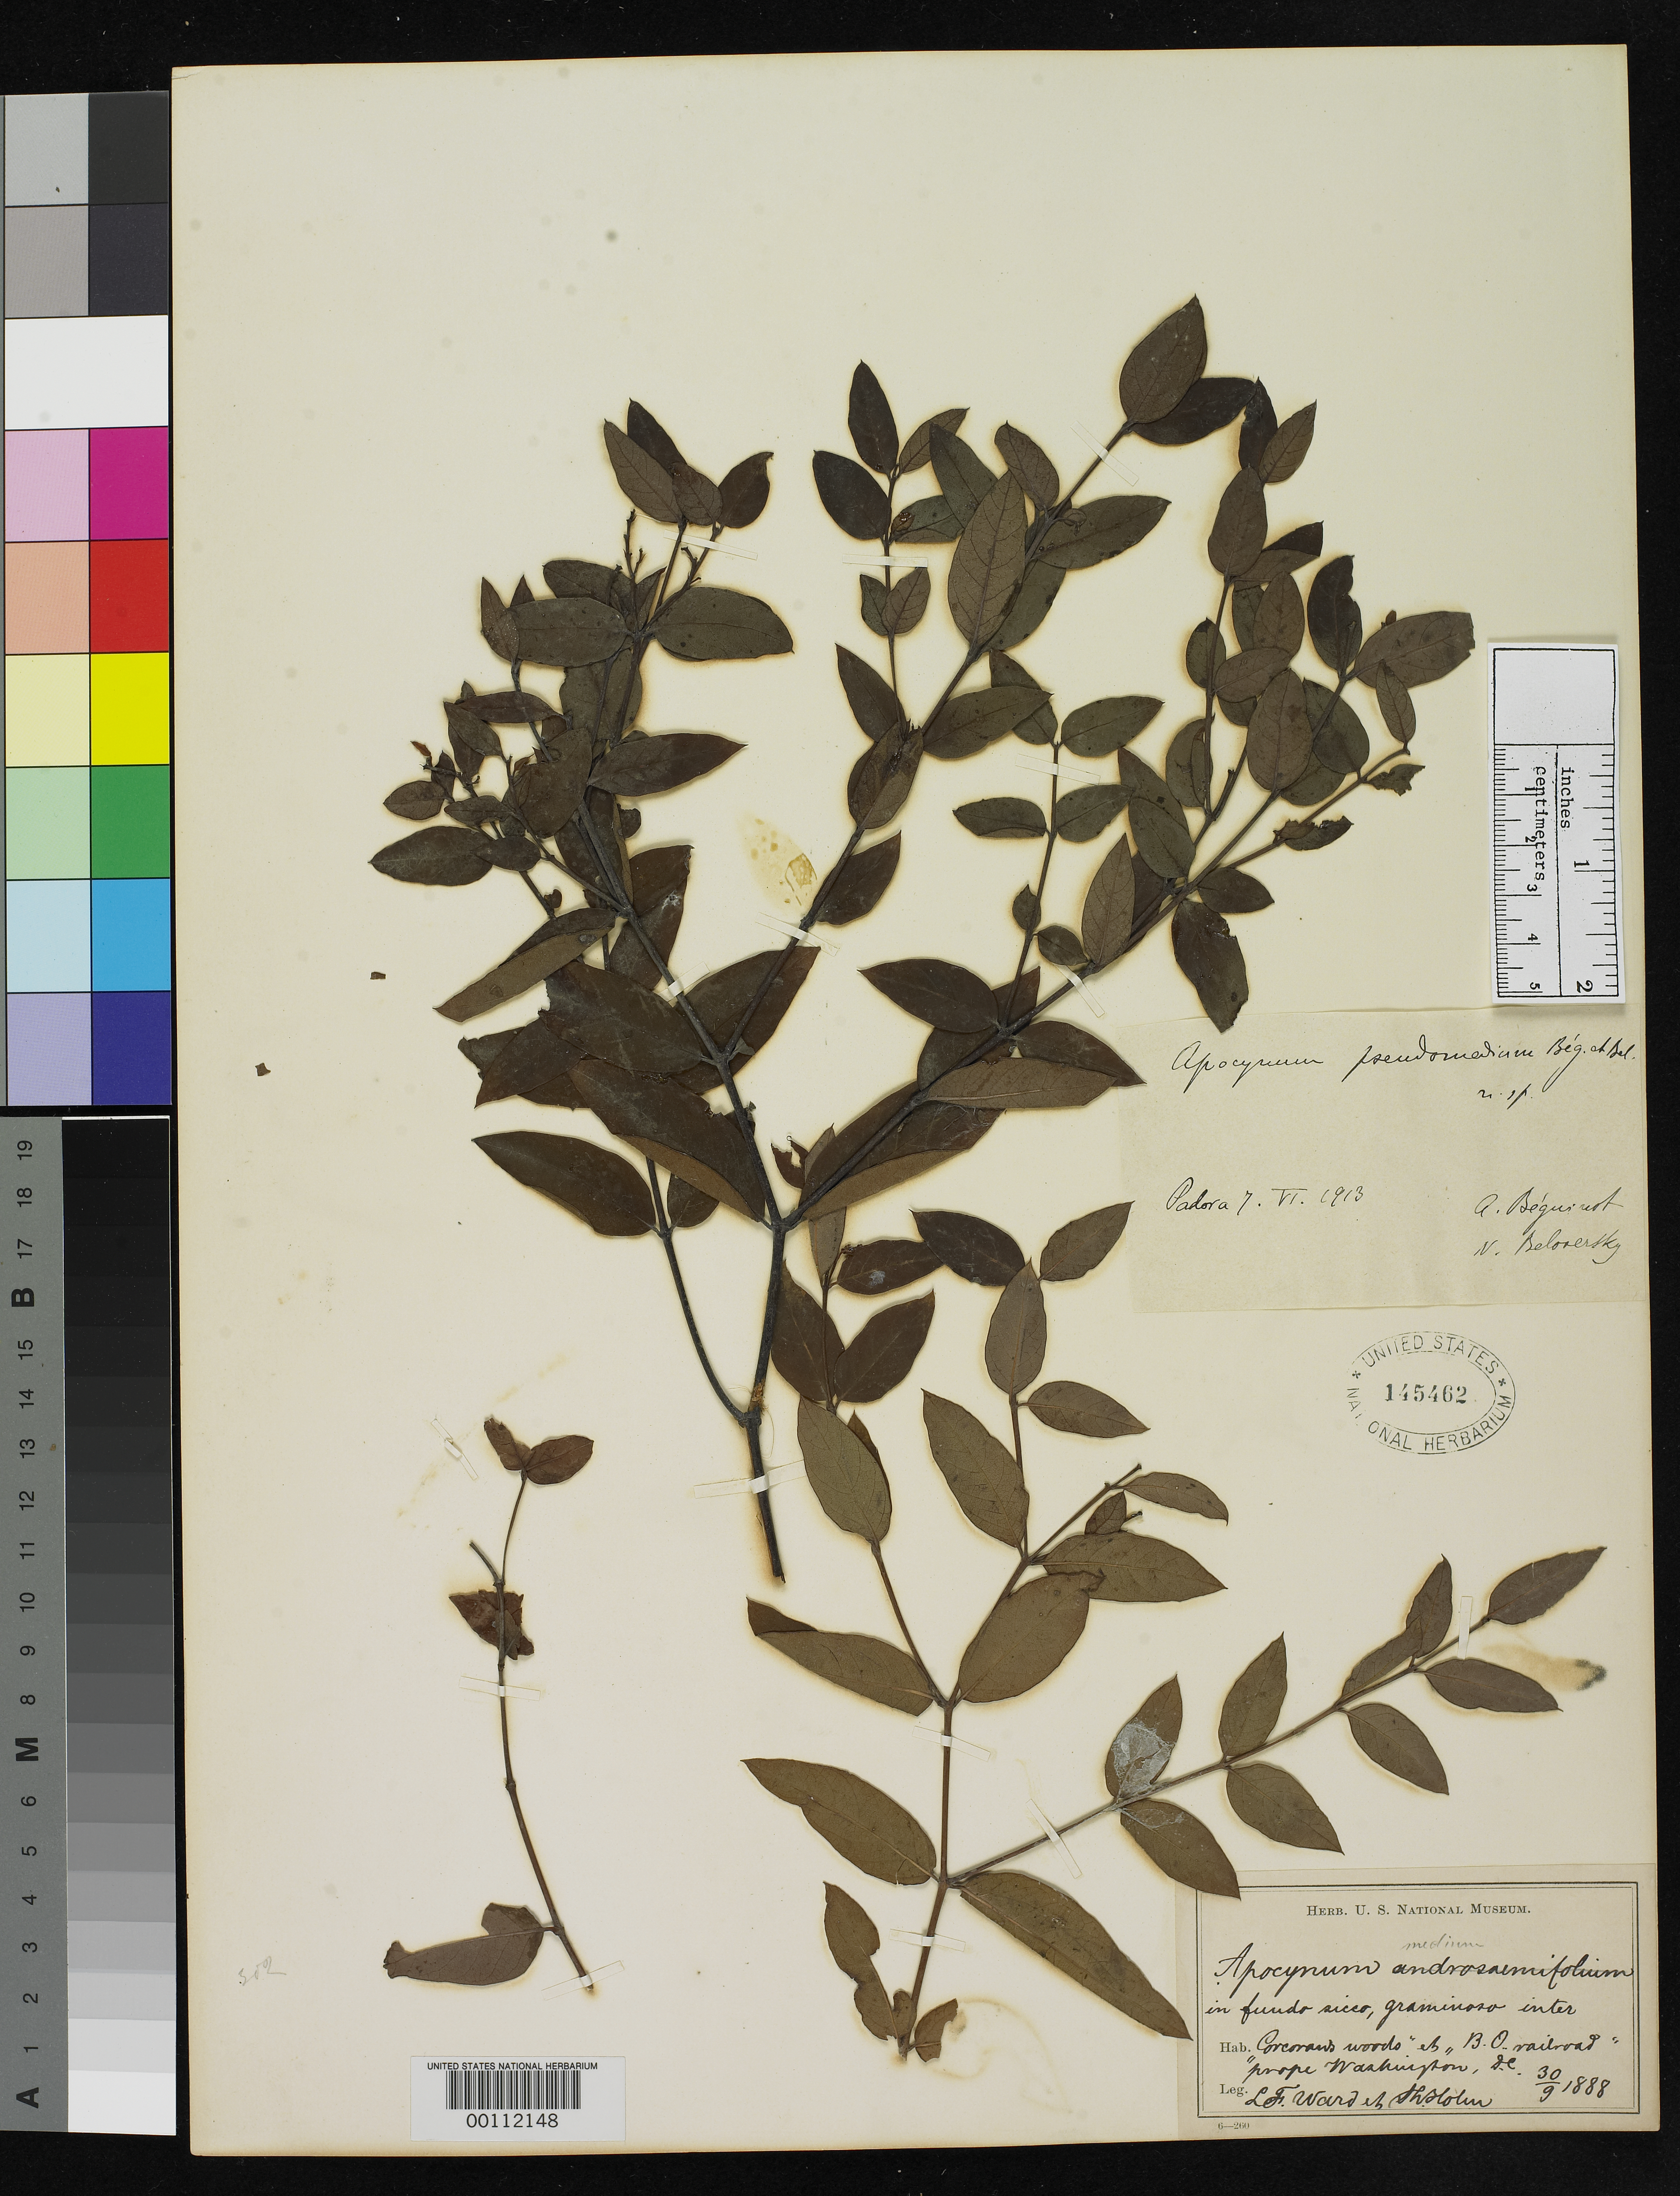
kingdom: Plantae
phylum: Tracheophyta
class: Magnoliopsida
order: Gentianales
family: Apocynaceae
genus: Apocynum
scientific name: Apocynum pseudomedium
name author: Bég. & Belosersky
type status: Type Collection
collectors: L. F. Ward & A. Blolm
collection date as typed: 30 Sep 1888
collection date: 1888-09-30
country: United States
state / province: District of Columbia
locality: Corcoran's woods, B&O Railroad.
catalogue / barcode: US 145462